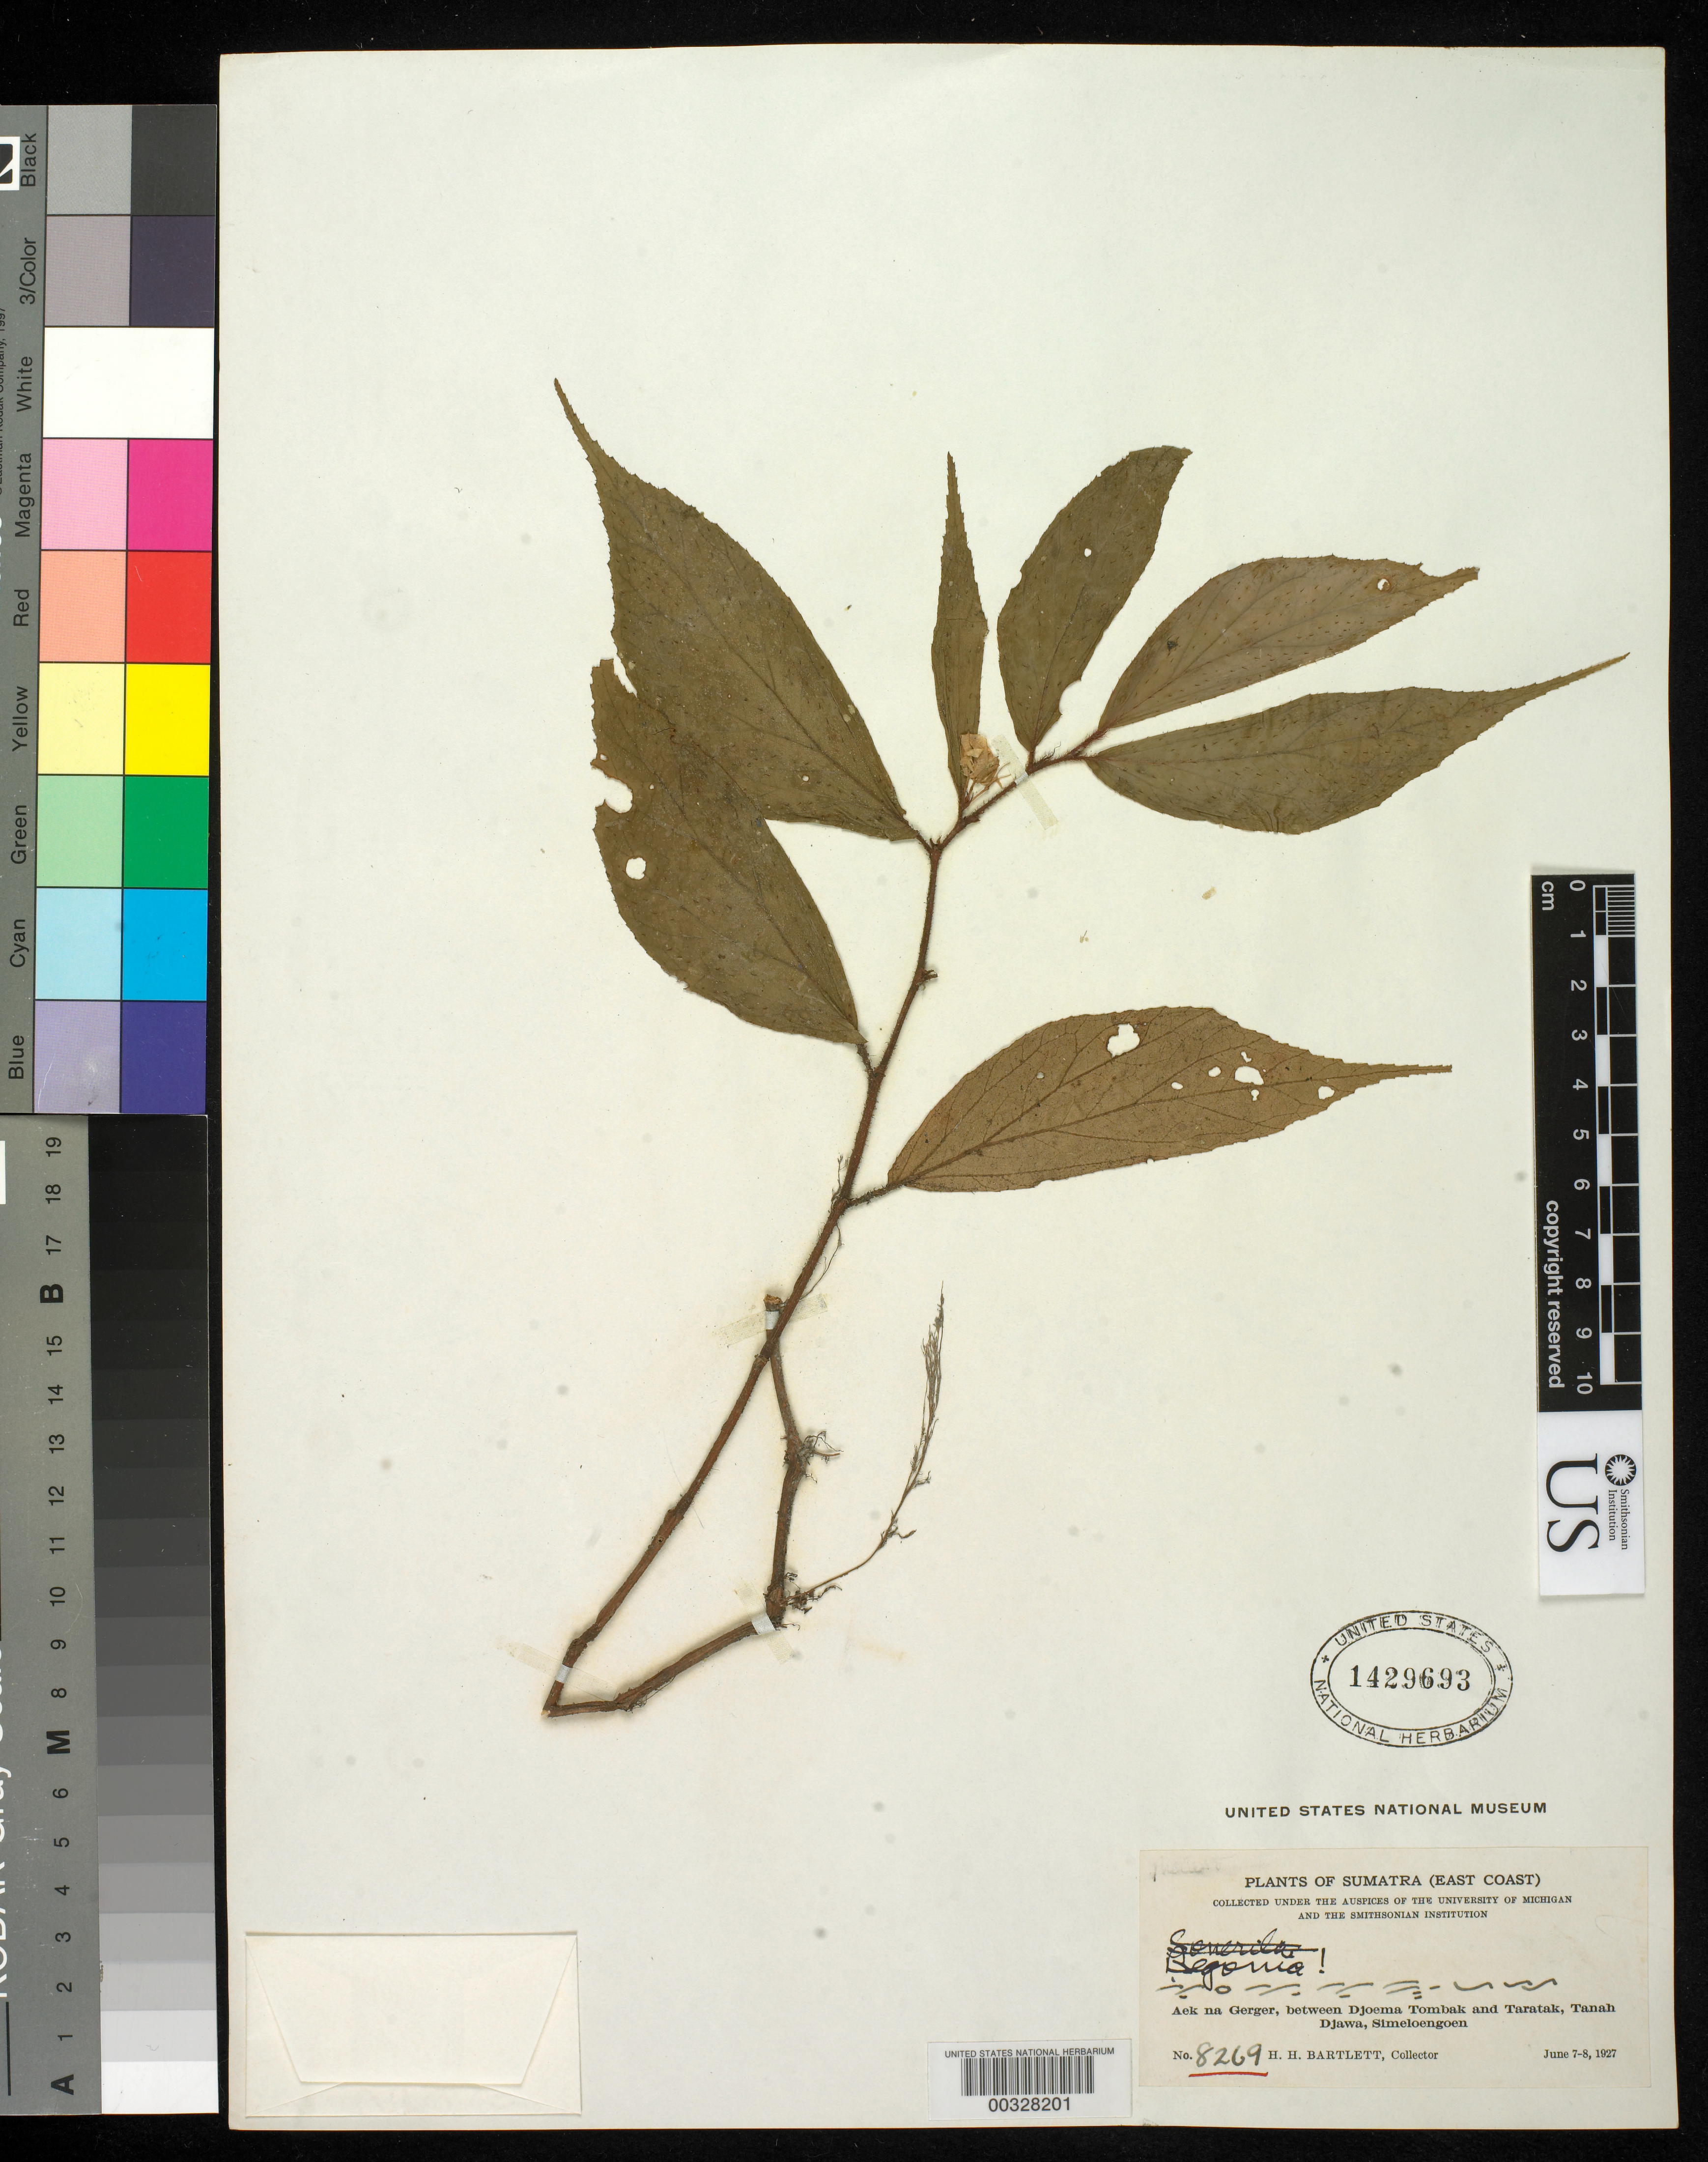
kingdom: Plantae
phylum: Tracheophyta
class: Magnoliopsida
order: Cucurbitales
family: Begoniaceae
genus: Begonia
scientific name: Begonia sp.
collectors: H. H. Bartlett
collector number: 8269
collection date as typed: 07 Jun 1927 to 08 Jun 1927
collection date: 1927-06-07/1927-06-08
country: Indonesia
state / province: Sumatra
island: Sumatra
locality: Aek na Greger, between Djoema Tombak & Taratak, Tanah Djawa, Simeloengoen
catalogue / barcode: US 1429693